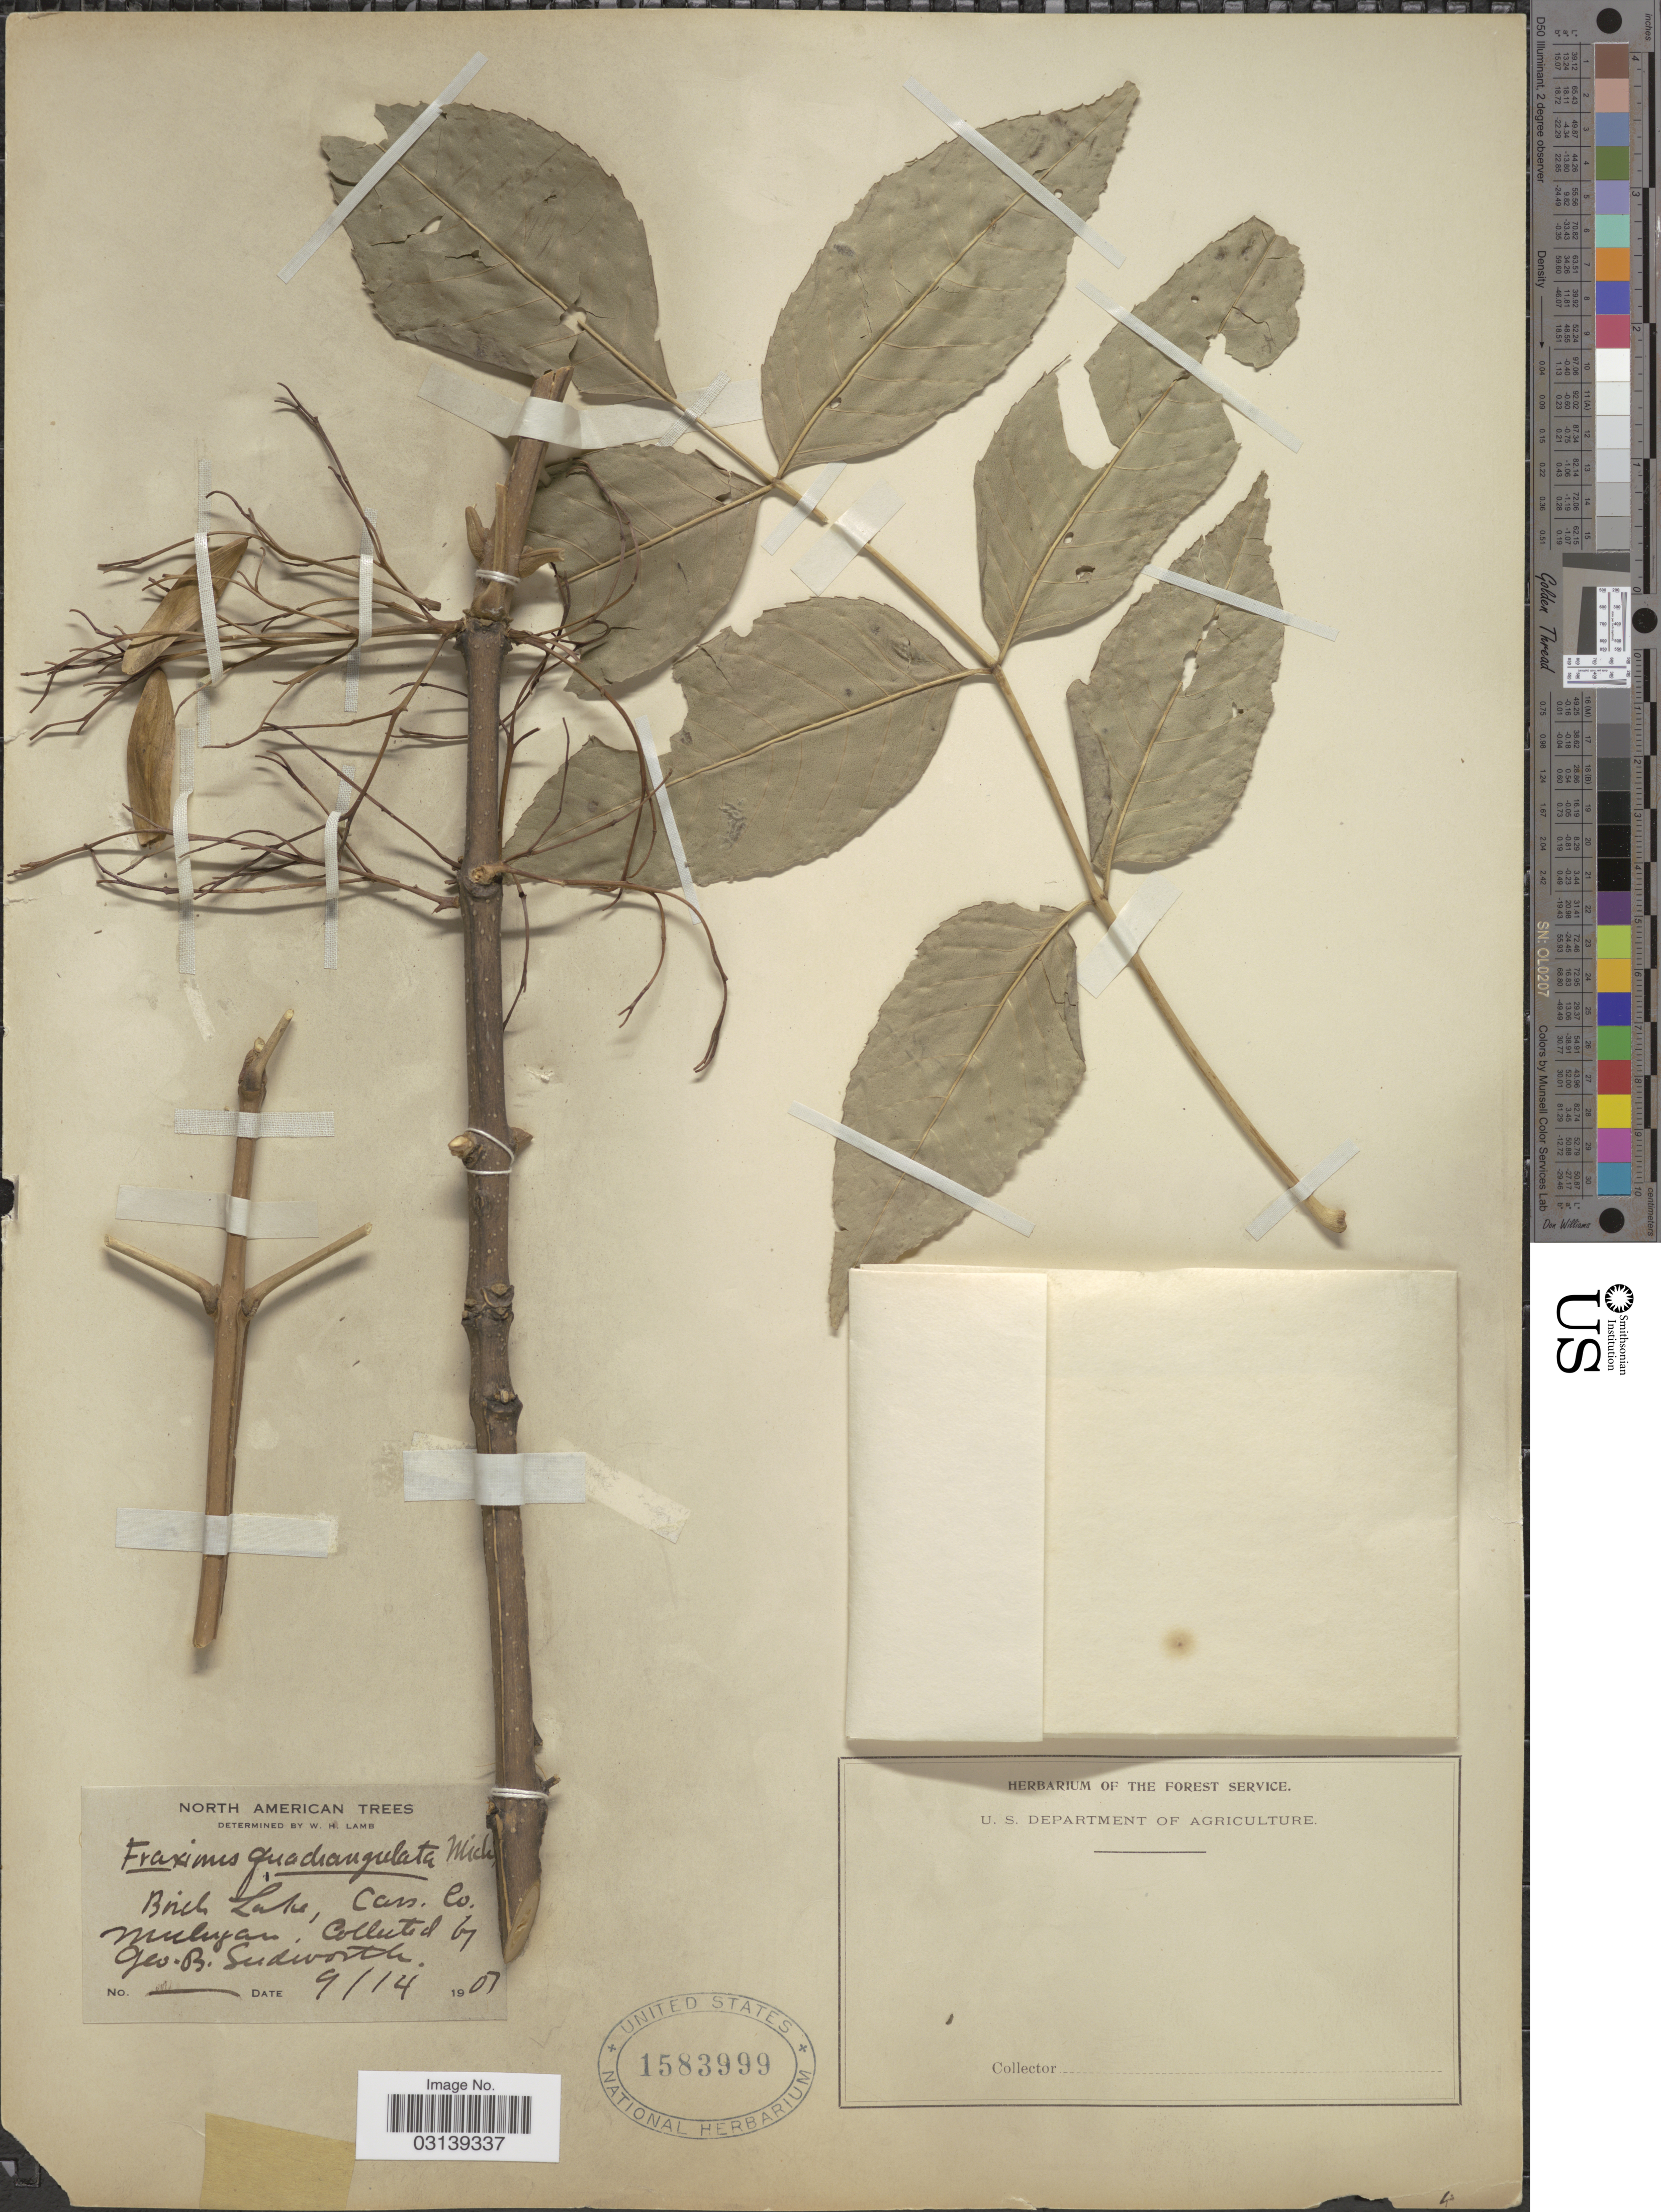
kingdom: Plantae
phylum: Tracheophyta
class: Magnoliopsida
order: Lamiales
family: Oleaceae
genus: Fraxinus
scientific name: Fraxinus quadrangulata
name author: Michx.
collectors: G. B. Sudworth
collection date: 1907-09-14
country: United States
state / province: Michigan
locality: Birch Lake, Cass. Co.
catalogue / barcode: US 1583999